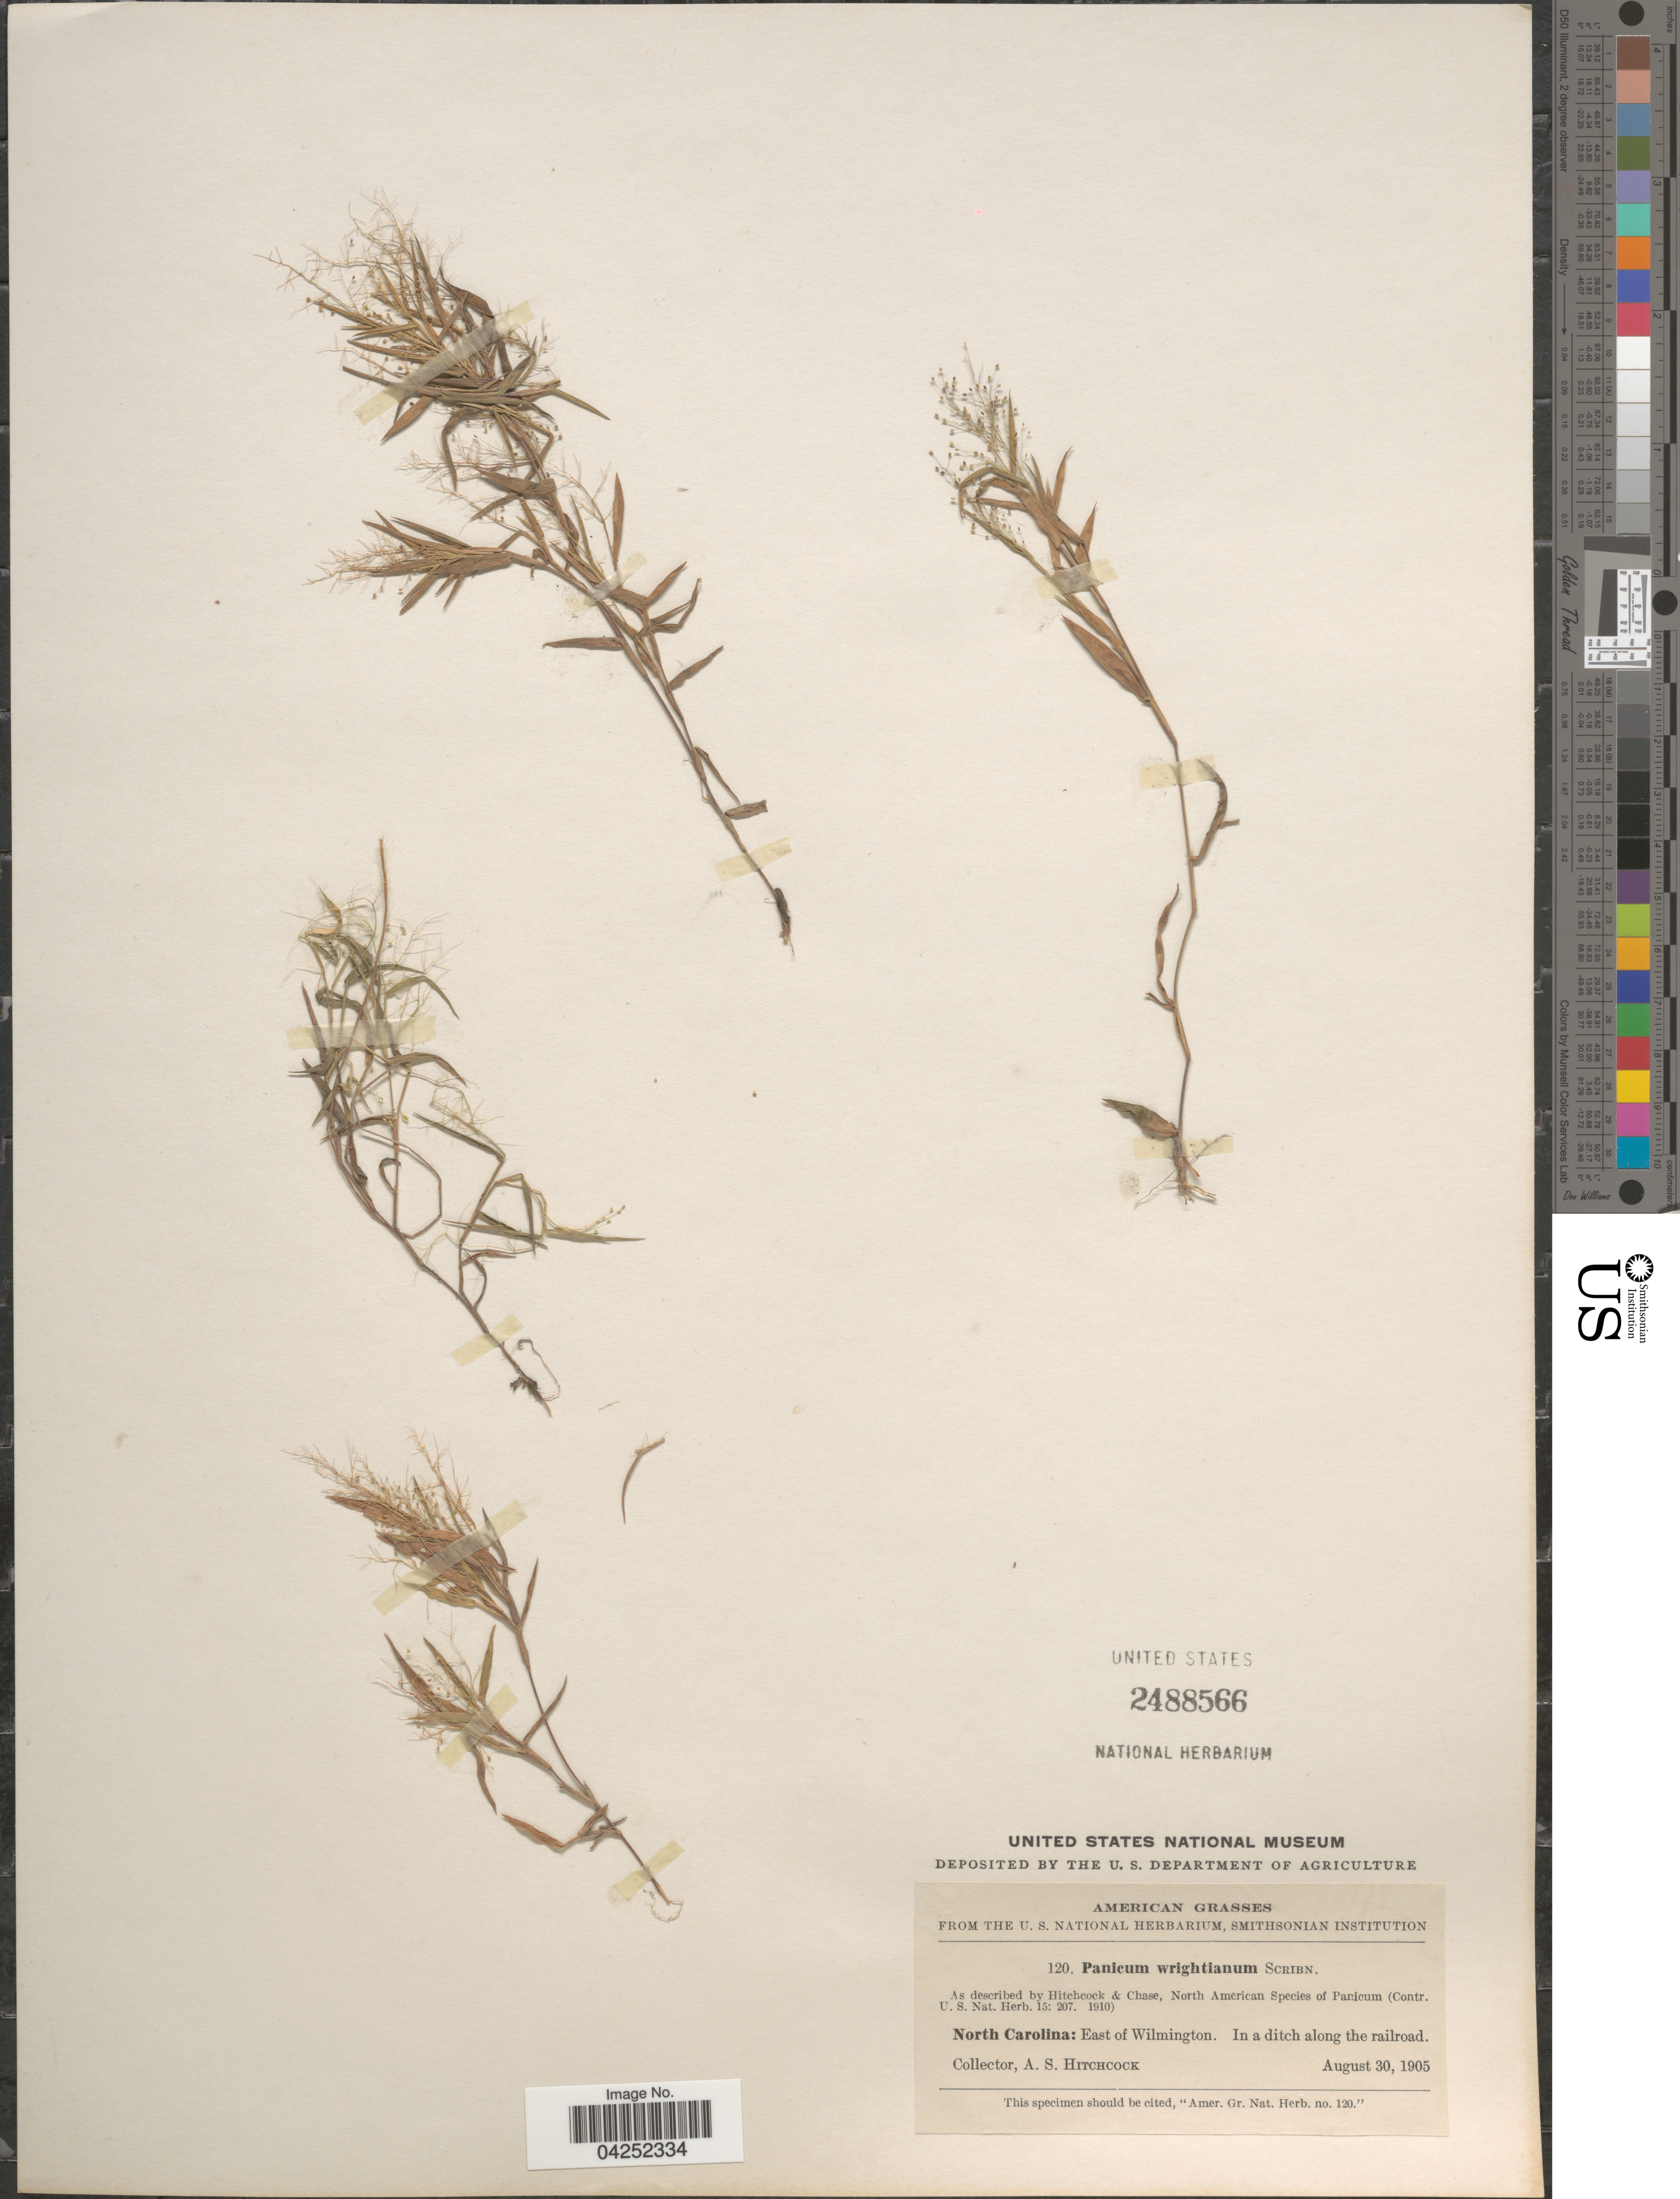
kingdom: Plantae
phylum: Tracheophyta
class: Liliopsida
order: Poales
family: Poaceae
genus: Dichanthelium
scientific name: Dichanthelium acuminatum var. longiligulatum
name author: (Nash) Gould & C.A. Clark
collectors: A. S. Hitchcock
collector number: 120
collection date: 1905-08-30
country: United States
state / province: North Carolina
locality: East of Wilmington. In a ditch along the railroad.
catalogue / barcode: US 2488566